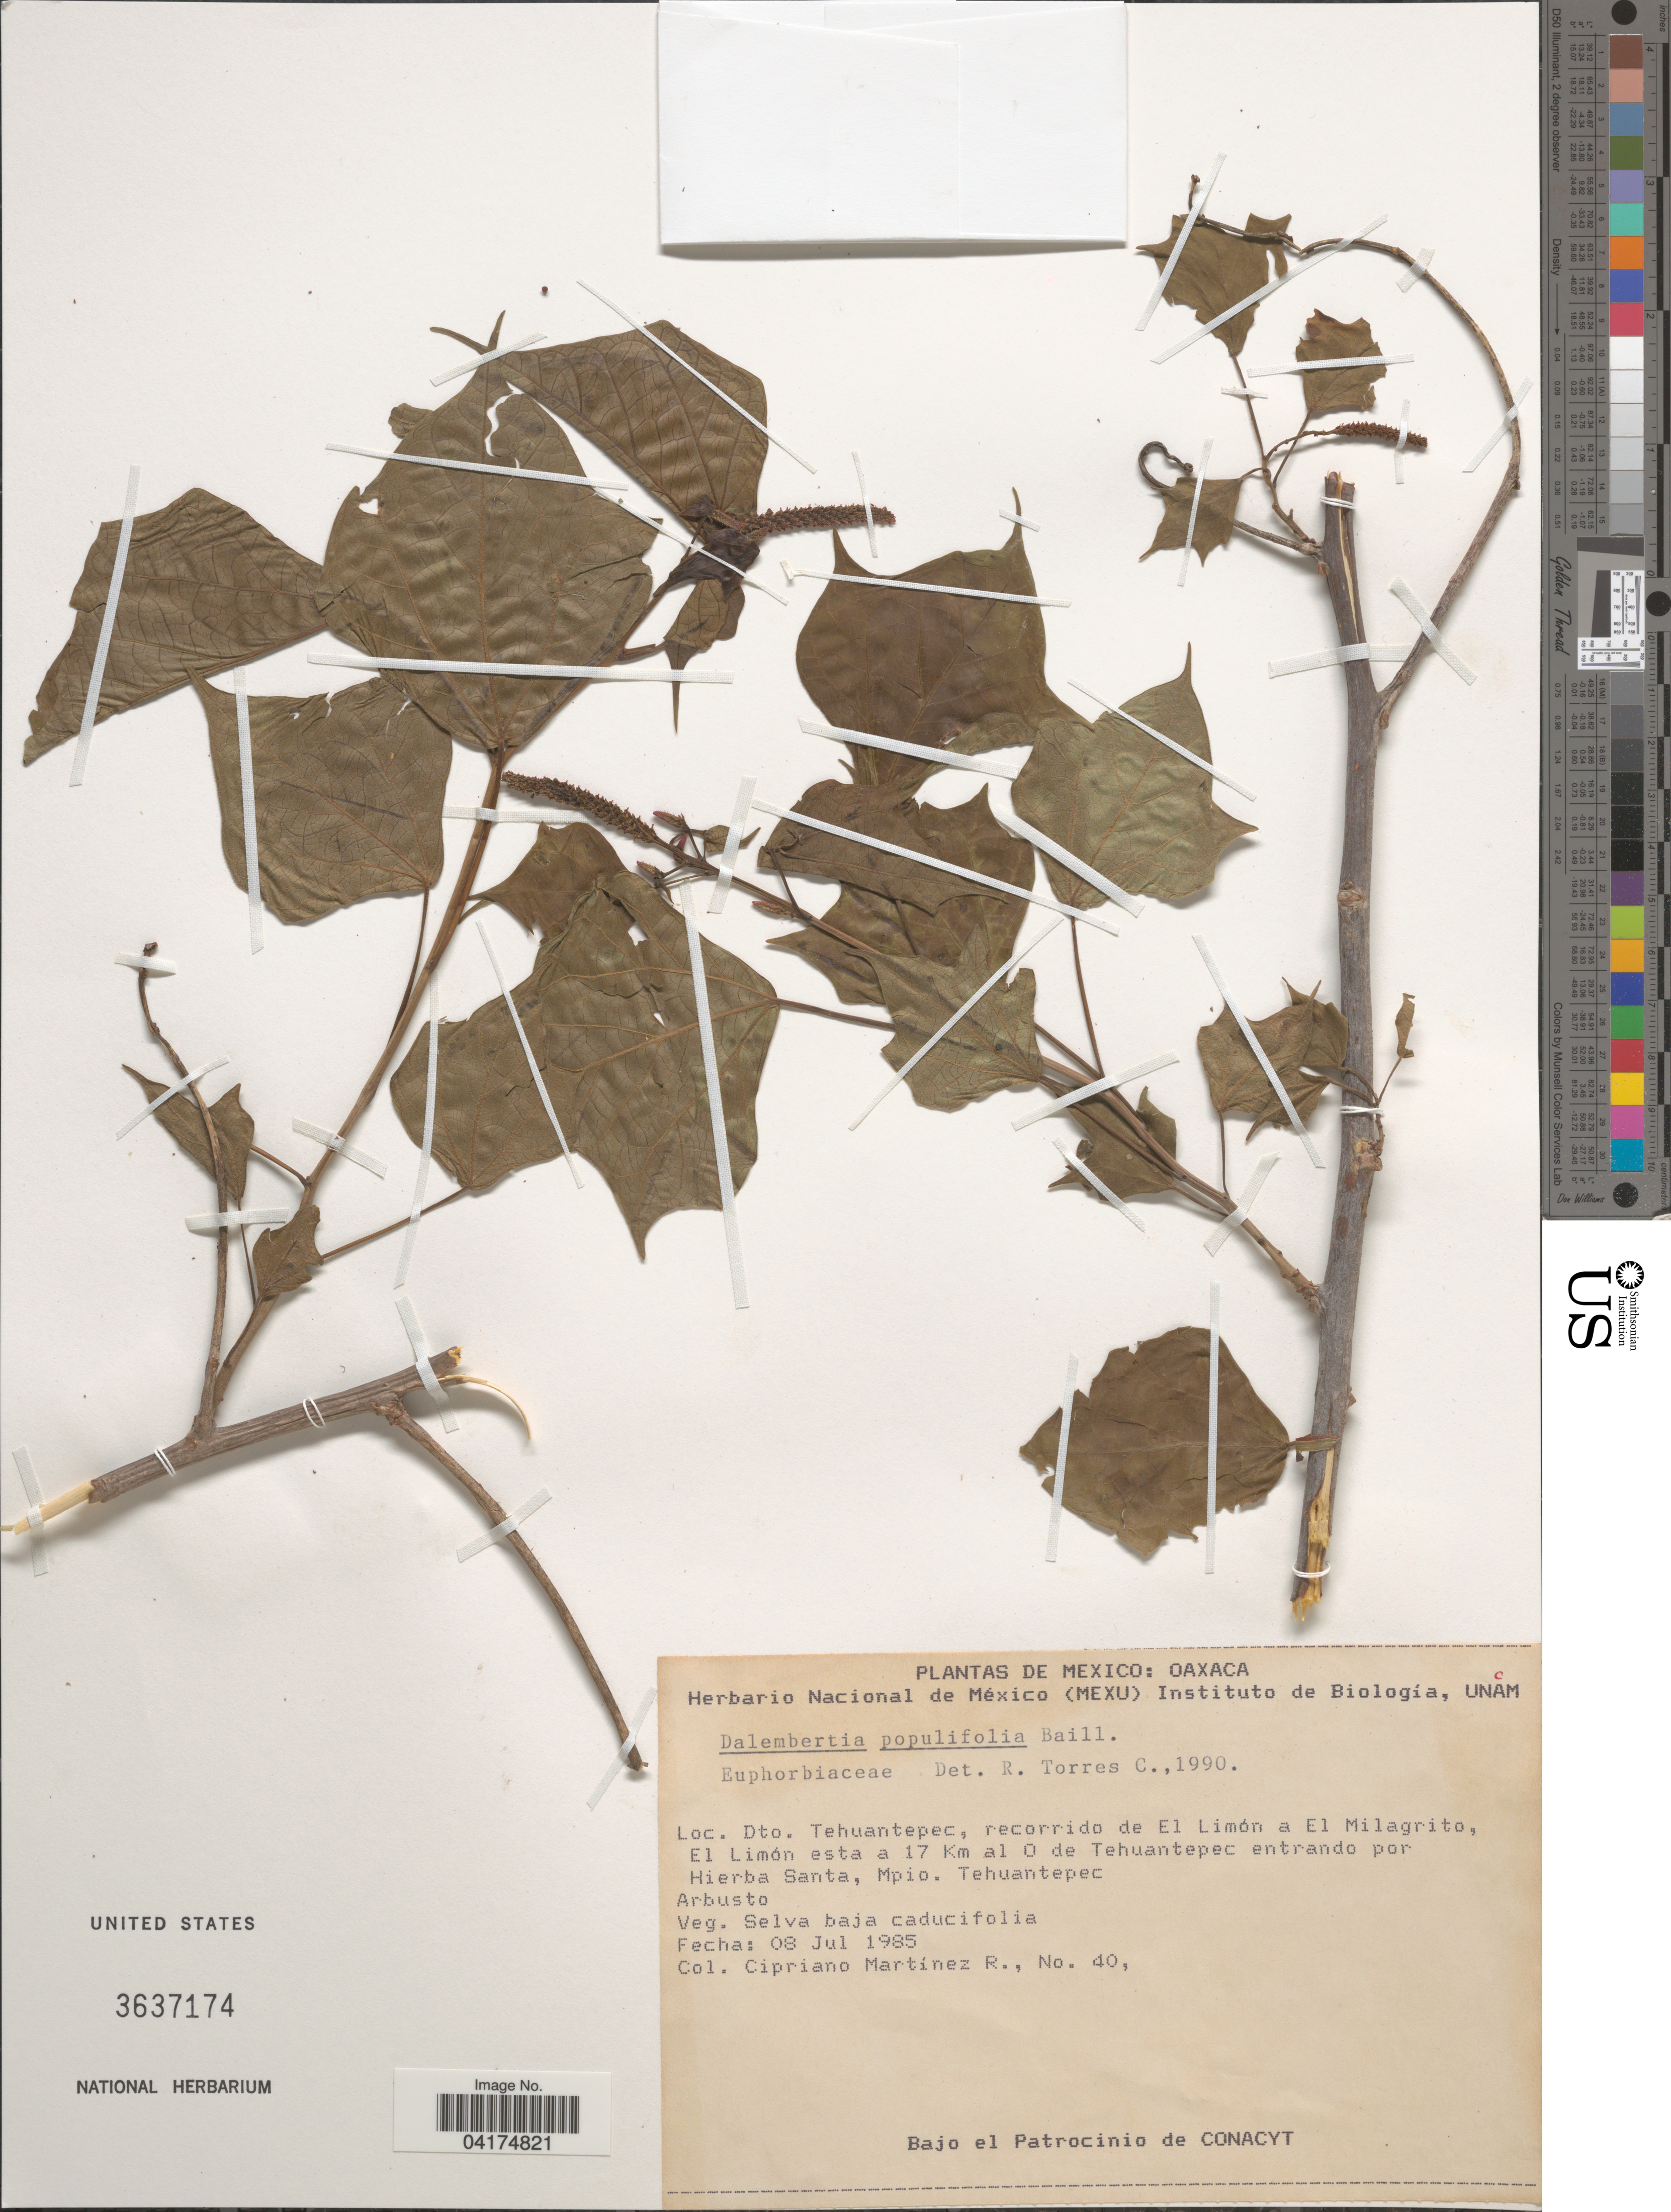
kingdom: Plantae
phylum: Tracheophyta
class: Magnoliopsida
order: Malpighiales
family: Euphorbiaceae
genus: Dalembertia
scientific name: Dalembertia populifolia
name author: Baill.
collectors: C. Martínez R.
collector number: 40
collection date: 1985-07-08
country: Mexico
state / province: Oaxaca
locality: Dto. Tehuantepec, recorrido de El Limón a El Milagrito, El Limón esta a 17 Km al O de Tehuantepec entrando por Hierba Santa, Mpio. Tehuantepec.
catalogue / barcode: US 3637174